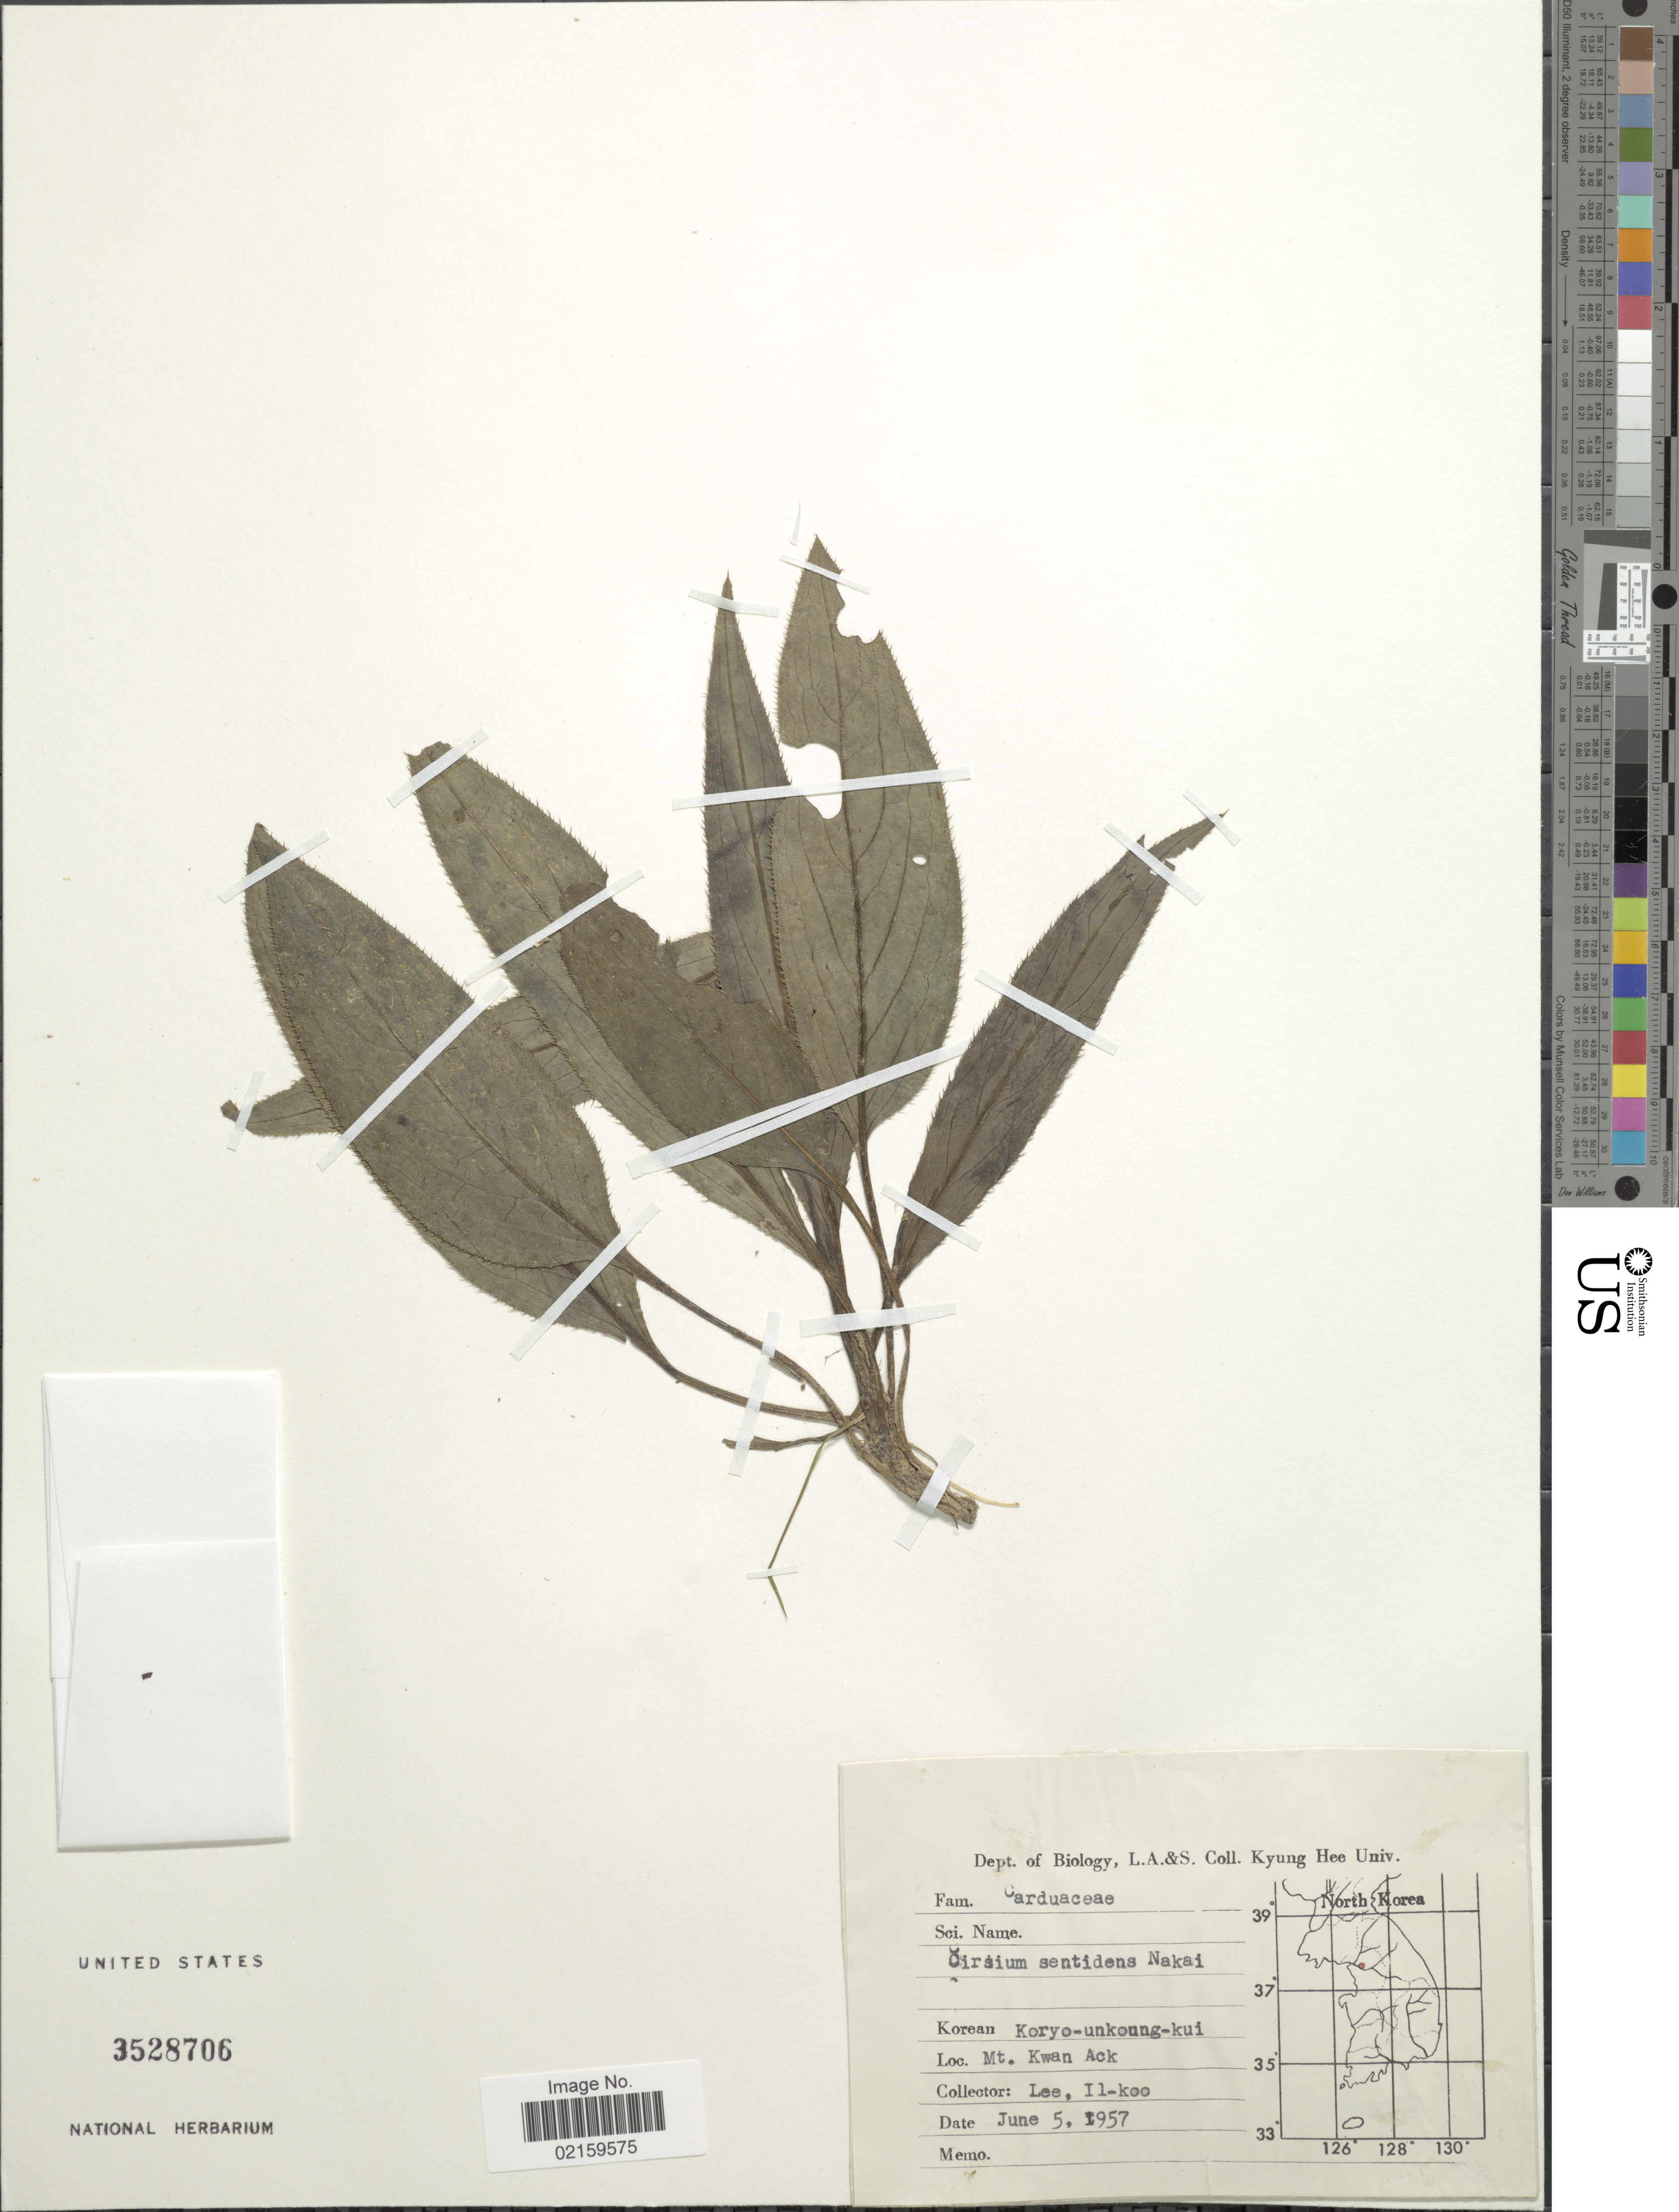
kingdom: Plantae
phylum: Tracheophyta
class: Magnoliopsida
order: Asterales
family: Asteraceae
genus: Cirsium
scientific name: Cirsium sentidens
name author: Nakai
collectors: Il-Ko Lee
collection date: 1957-06-05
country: South Korea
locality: Mt. Kwan Ack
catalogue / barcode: US 3528706